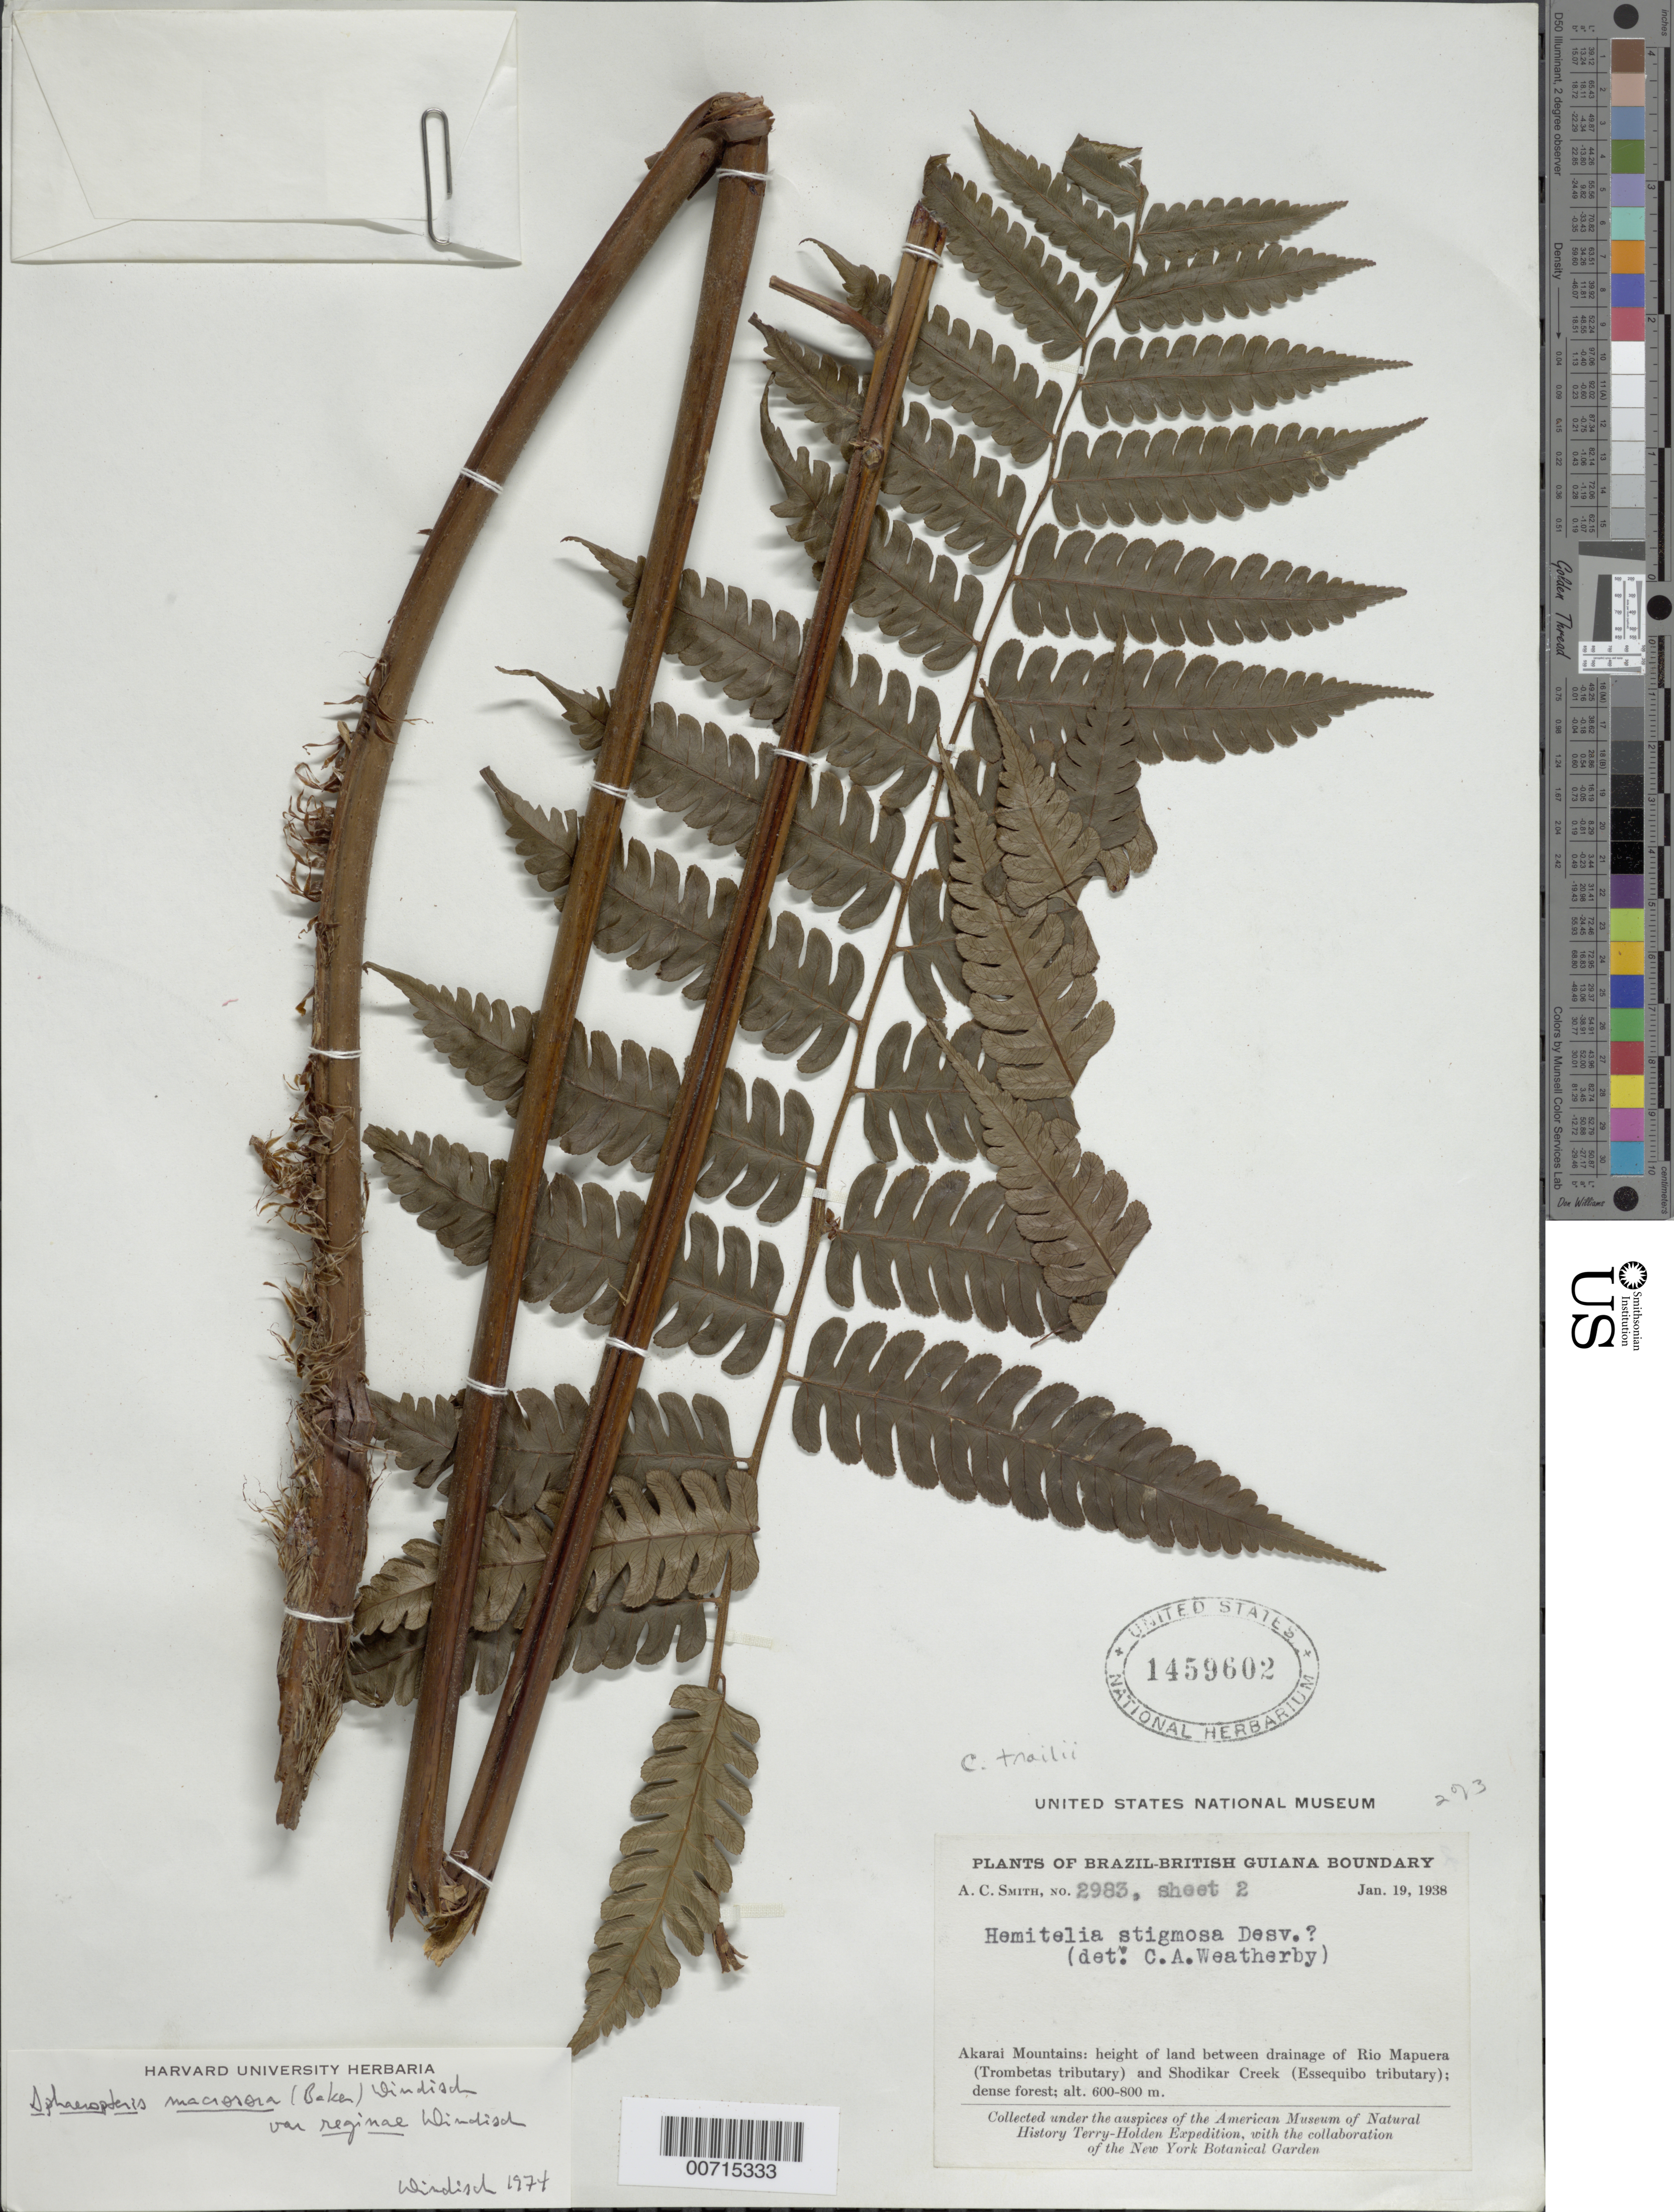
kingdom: Plantae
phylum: Tracheophyta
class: Polypodiopsida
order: Cyatheales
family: Cyatheaceae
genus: Cyathea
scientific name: Cyathea traillii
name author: (Baker) Domin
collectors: A. C. Smith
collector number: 2983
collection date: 1938-01-19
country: Guyana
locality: Brazil-British Guiana Boundary, Akarai Mountains: height of land between drainage of Rio Mapuera (Trombetas tributary) and Shodikar Creek (Essequibo tributary)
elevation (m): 600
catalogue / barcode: US 1459602